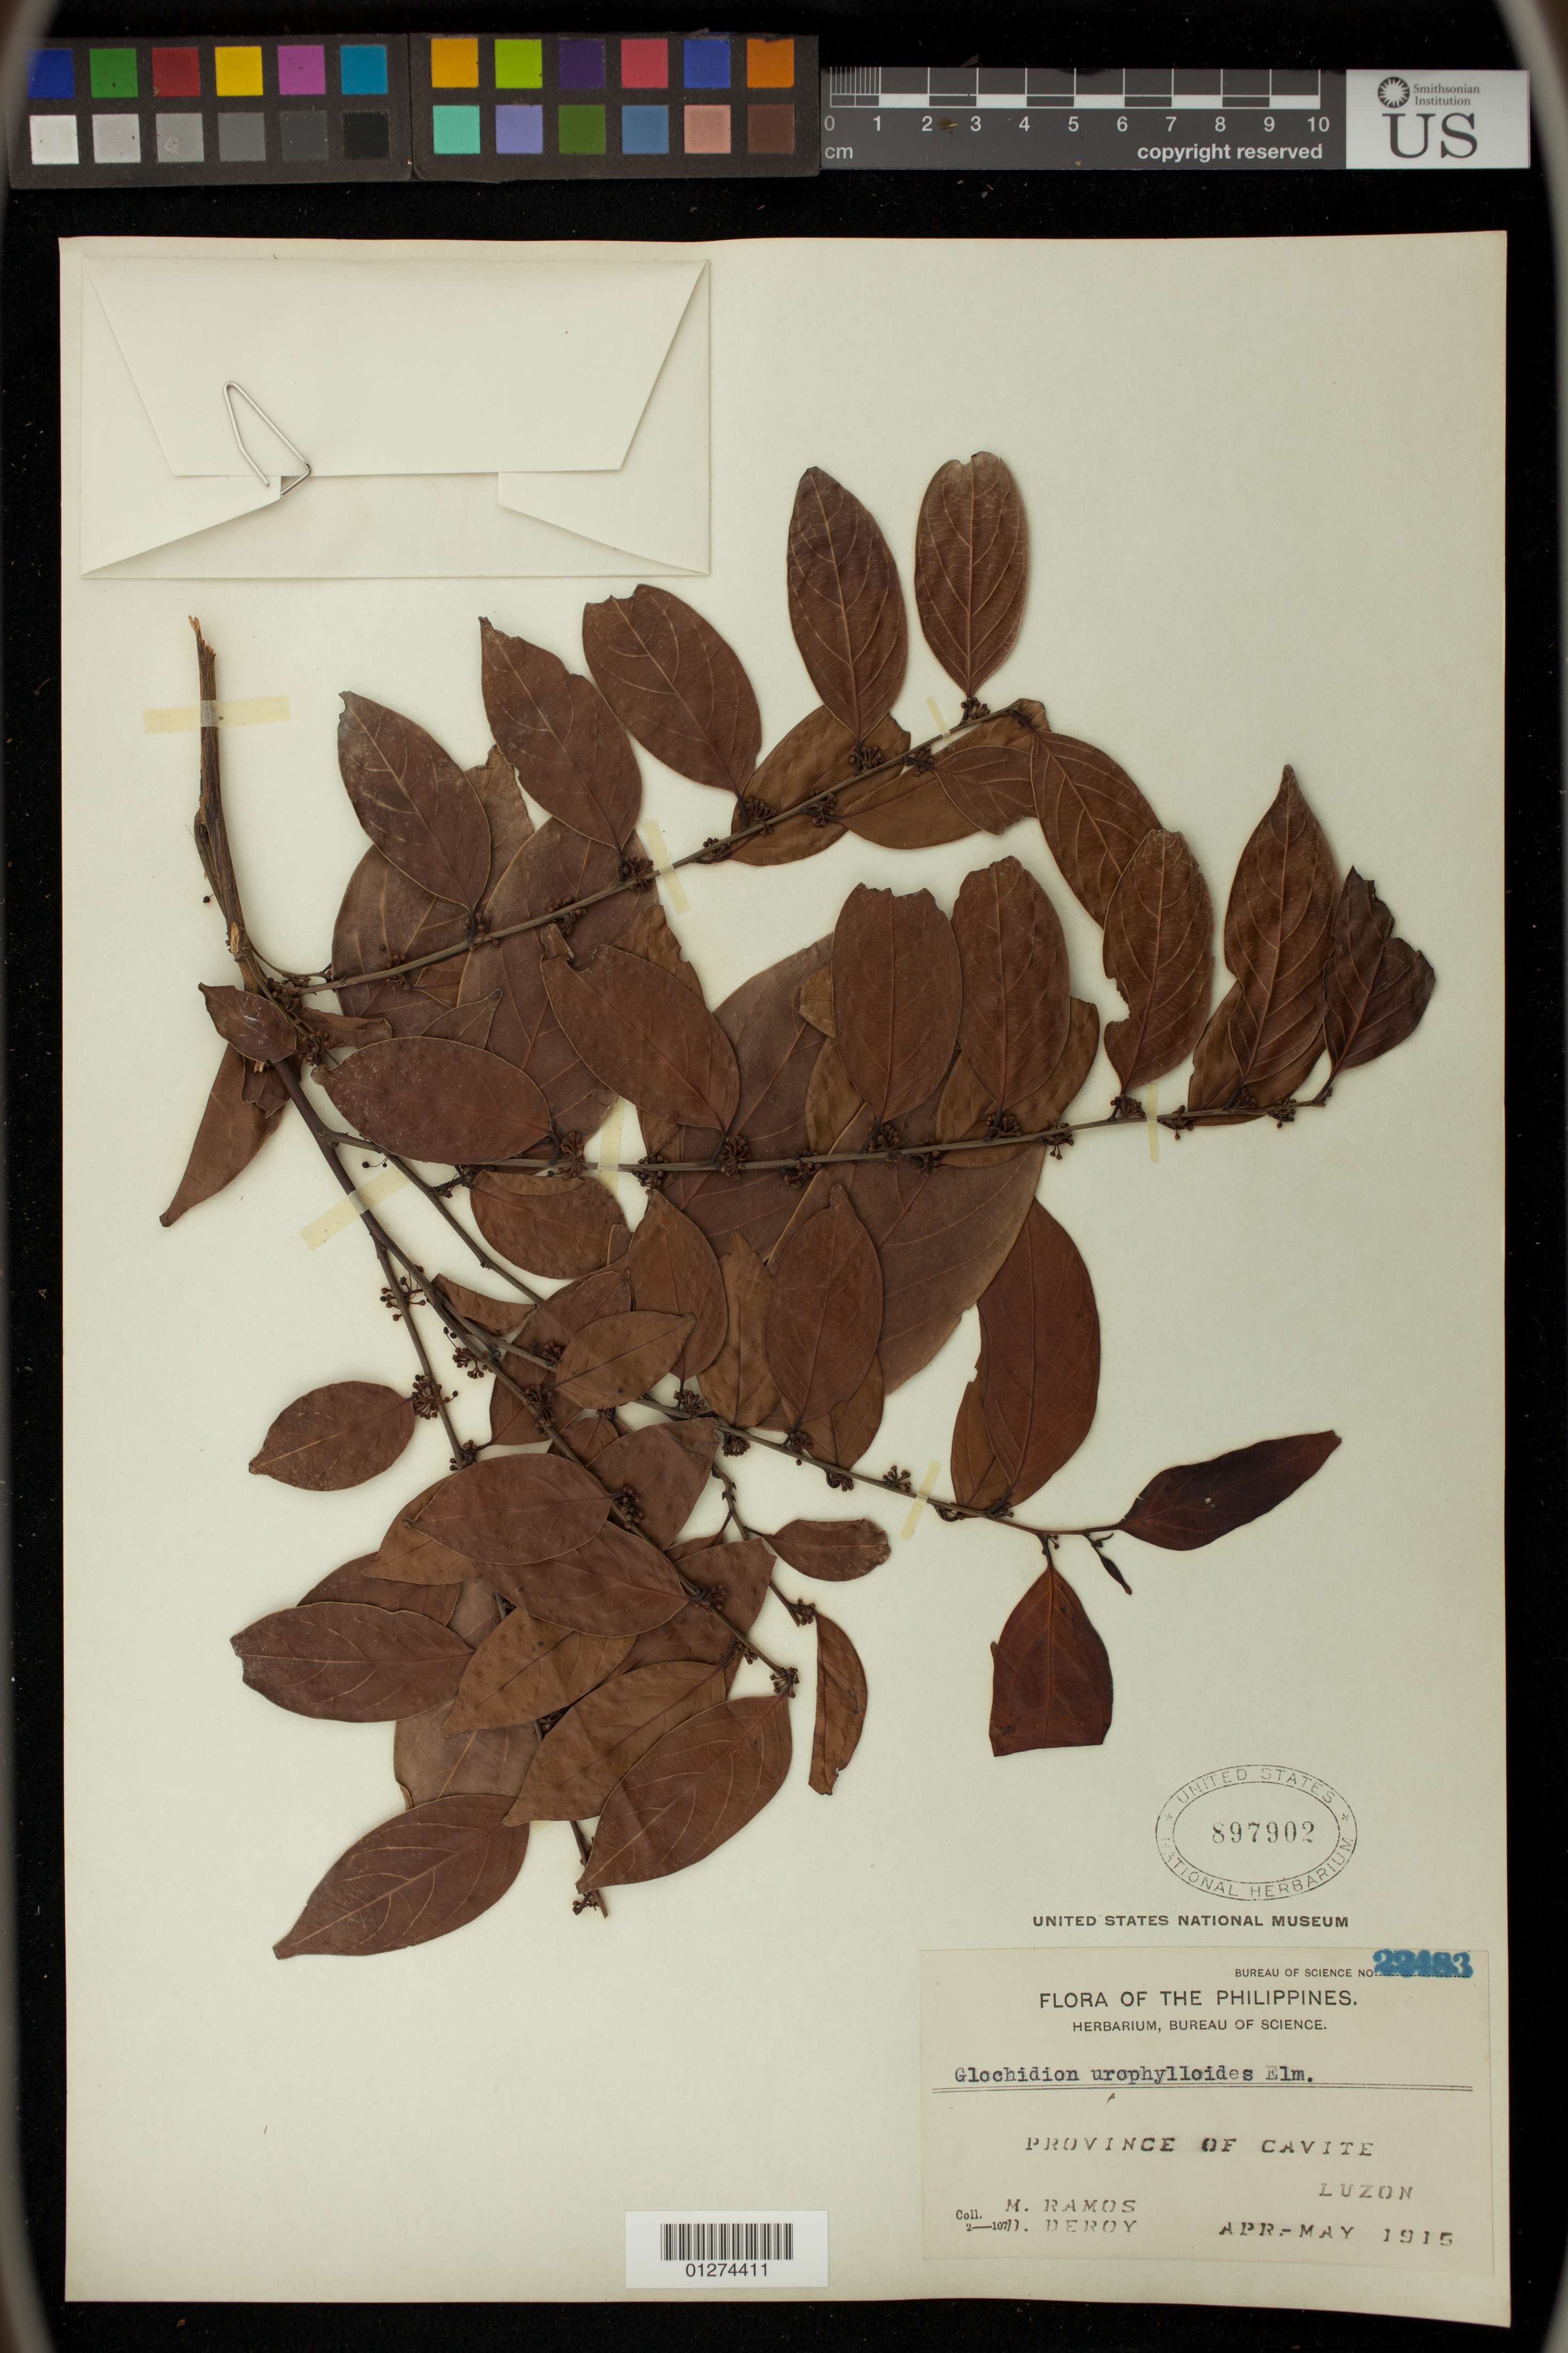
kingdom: Plantae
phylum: Tracheophyta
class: Magnoliopsida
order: Malpighiales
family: Phyllanthaceae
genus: Glochidion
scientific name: Glochidion lancifolium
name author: C.B. Rob.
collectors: M. Ramos & D. Deroy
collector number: Bur. Sci. 22483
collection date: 1915-04/1915-05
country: Philippines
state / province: Calabarzon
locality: Province of Cavite, Luzon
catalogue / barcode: US 897902